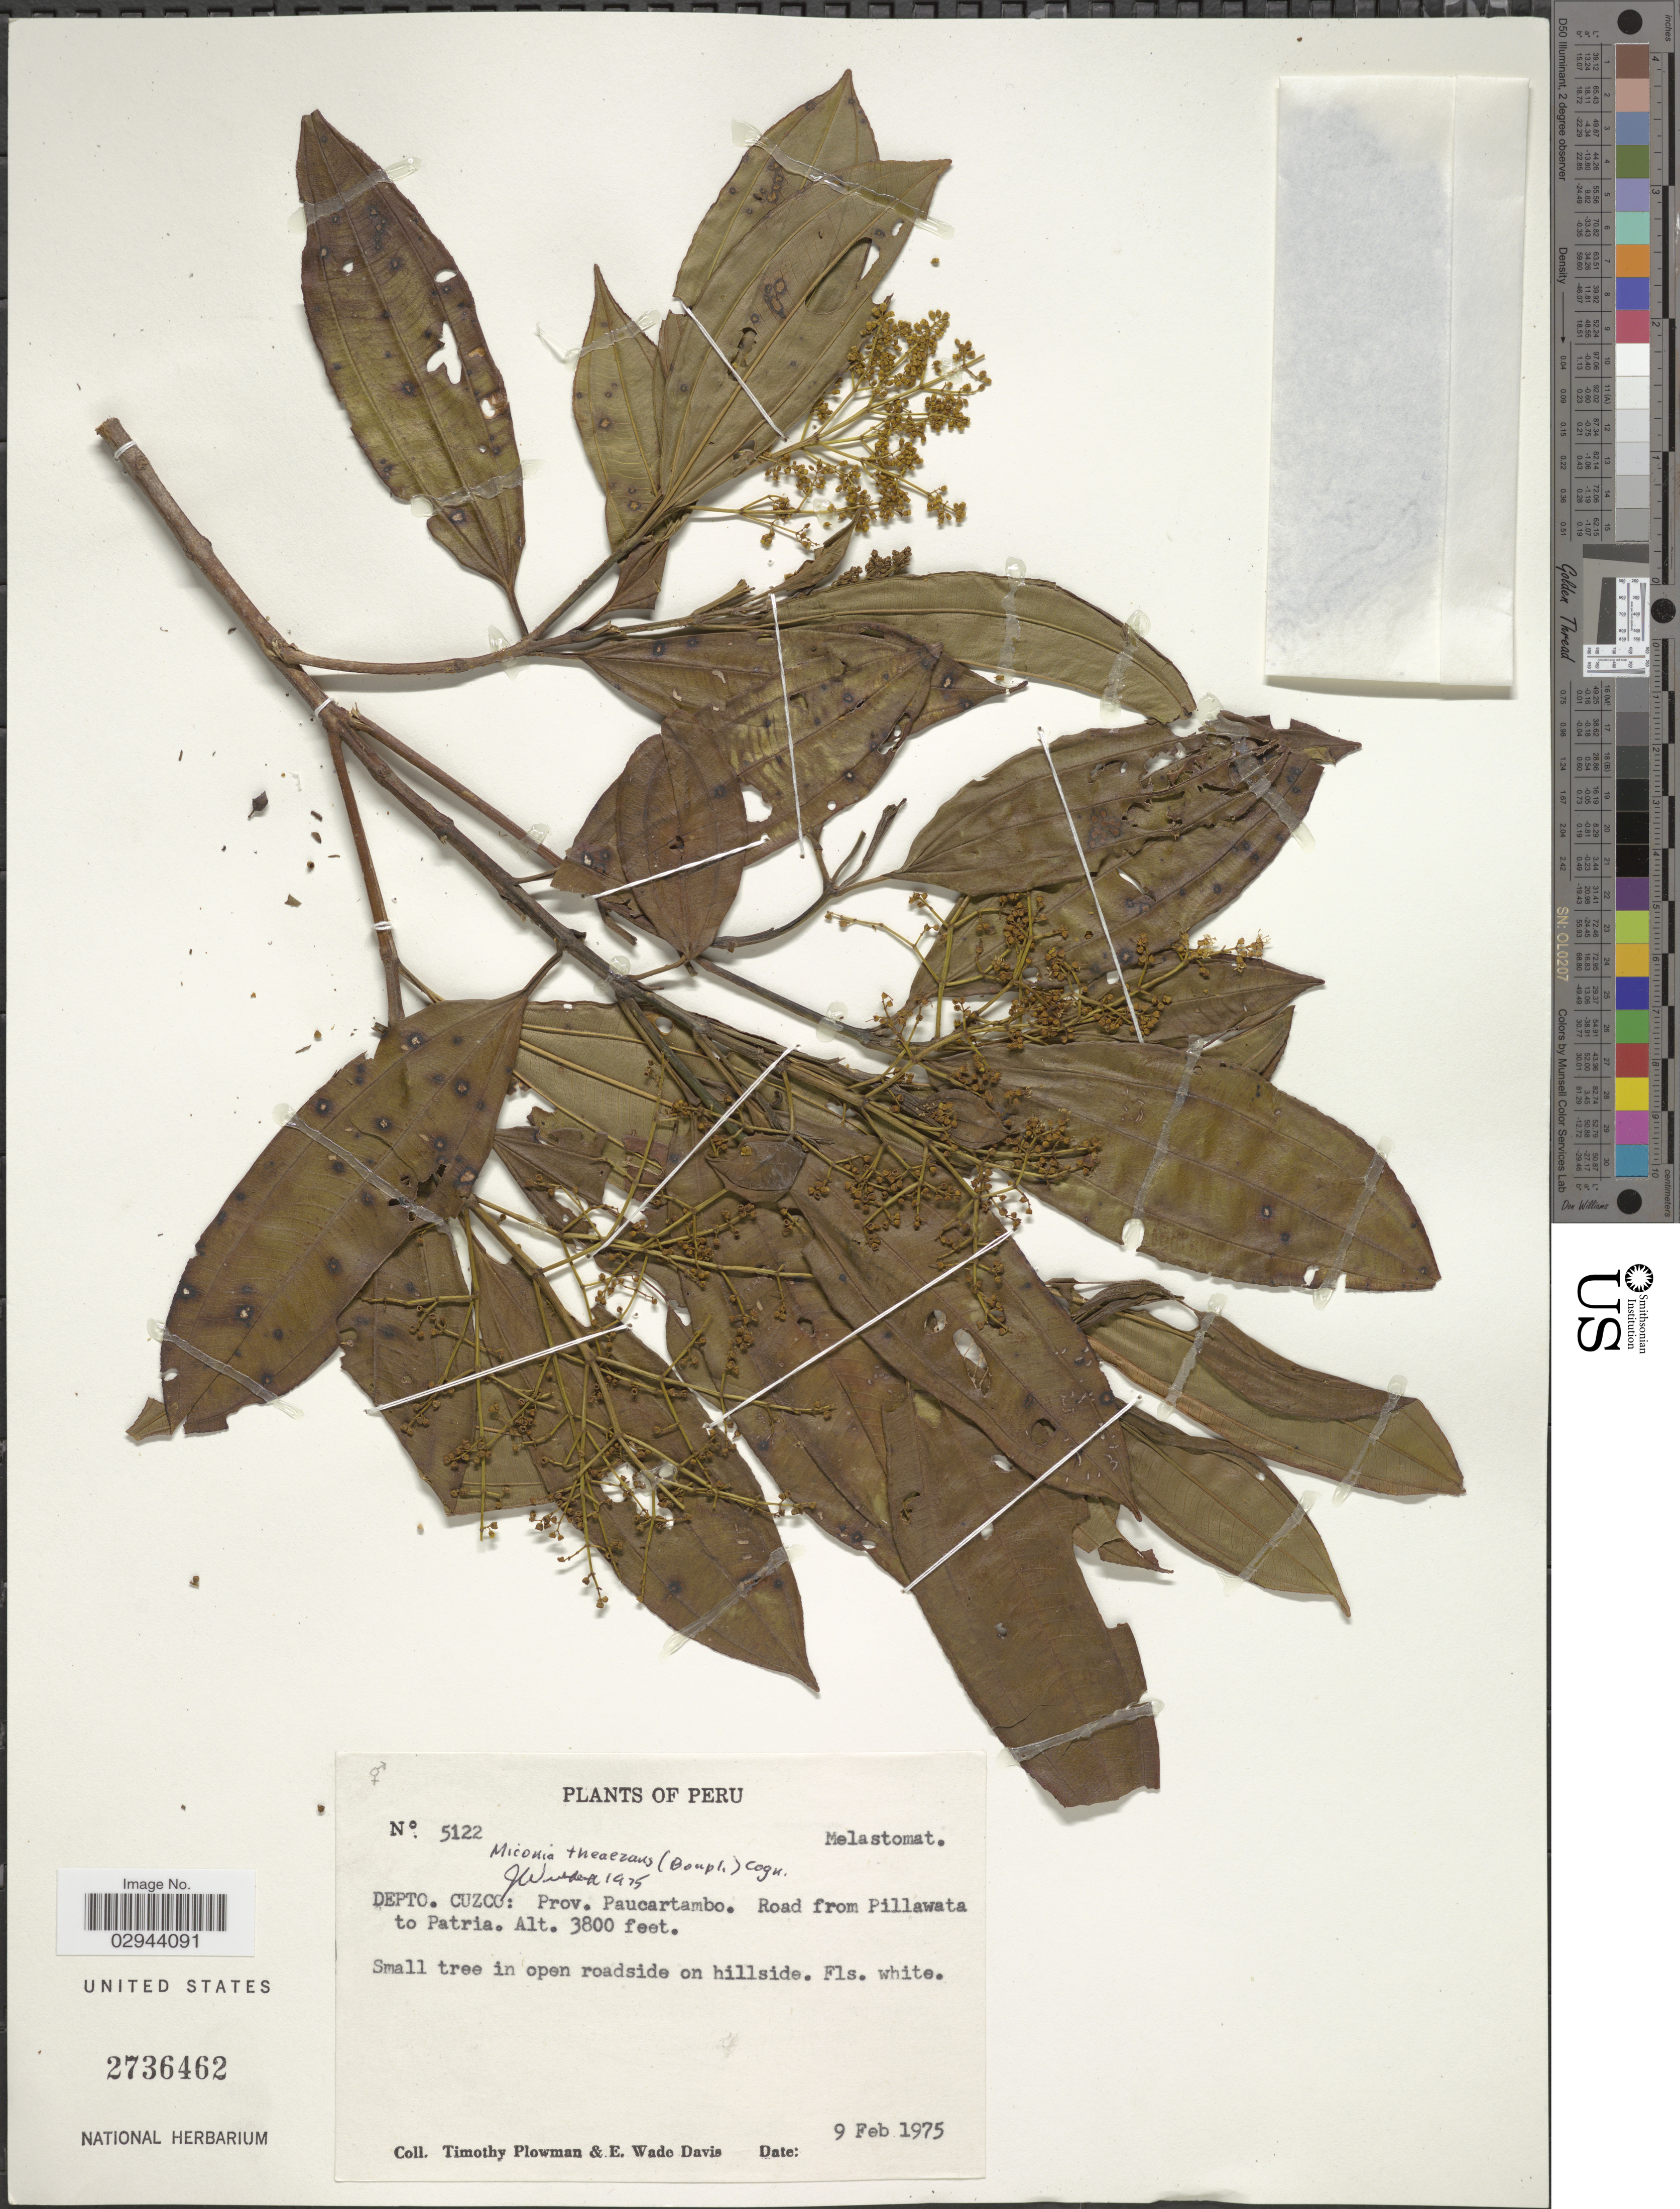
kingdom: Plantae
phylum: Tracheophyta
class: Magnoliopsida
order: Myrtales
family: Melastomataceae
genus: Miconia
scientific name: Miconia theizans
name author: (Bonpl.) Cogn.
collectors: T. Plowman & E. W. Davis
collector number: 5122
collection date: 1975-02-09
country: Peru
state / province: Cusco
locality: Depto. Cuzco, Prov. Paucartambo, Road from Pillawata to Patria.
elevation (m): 1158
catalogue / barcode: US 2736462